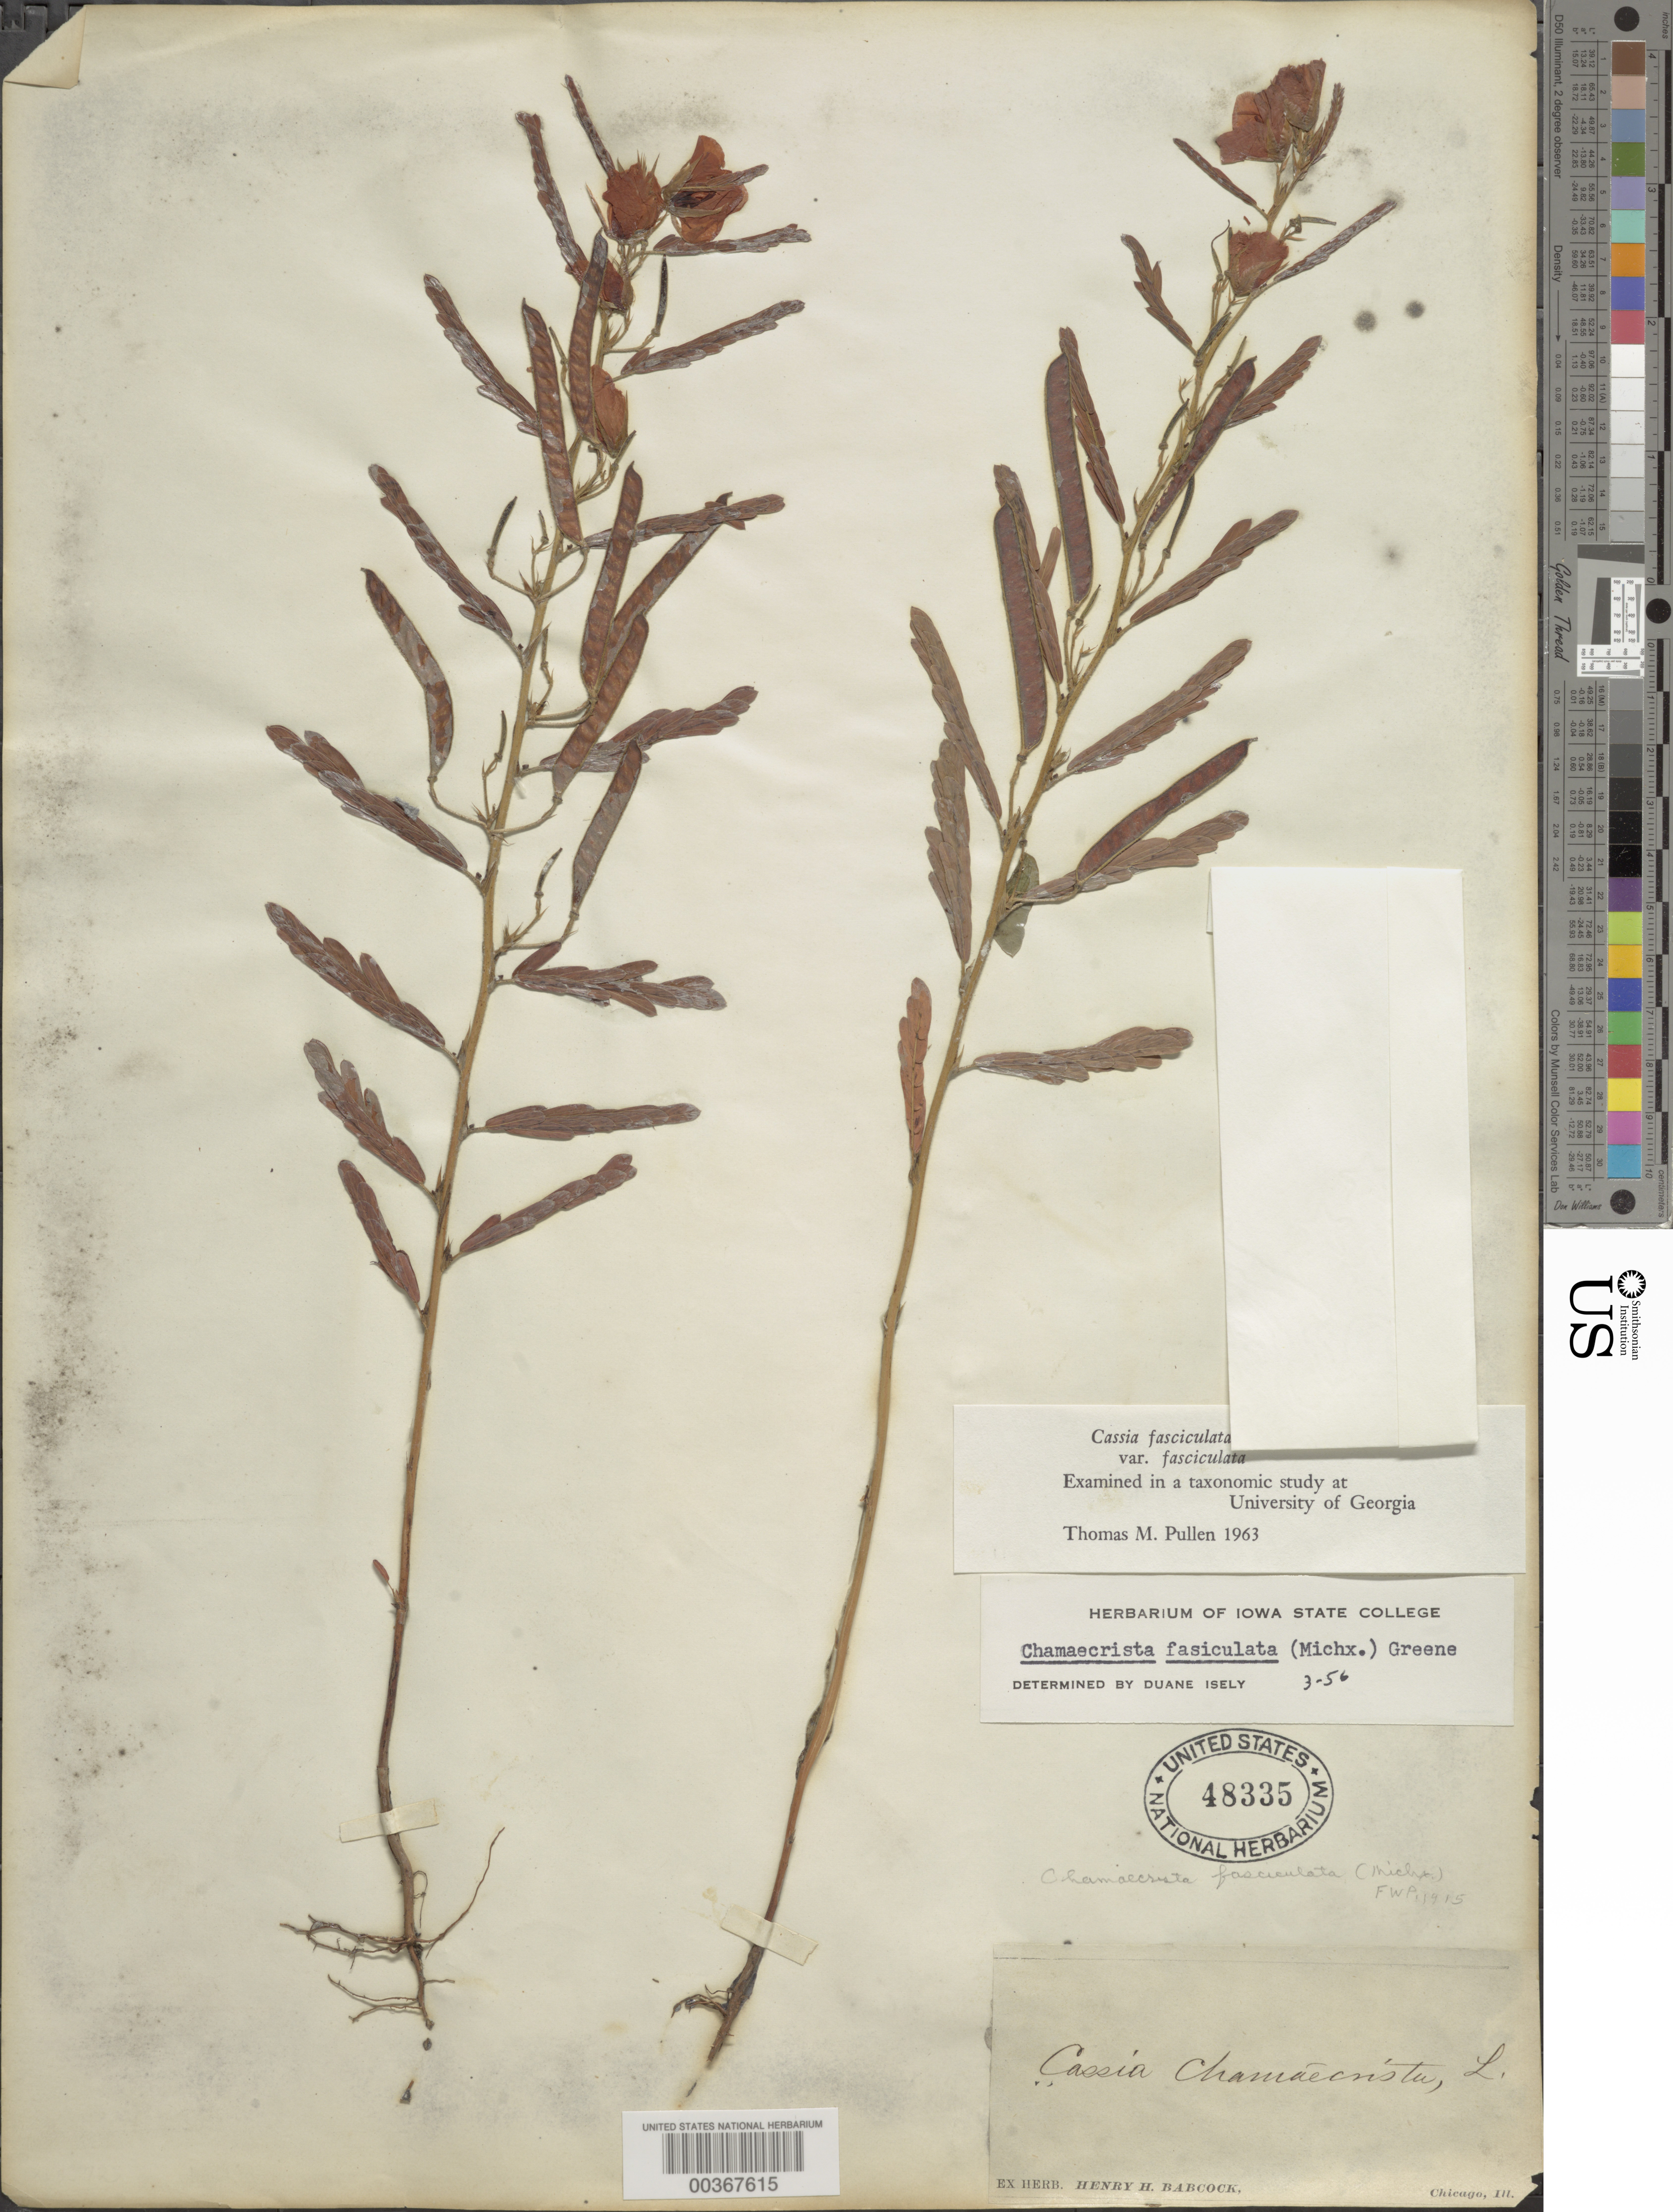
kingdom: Plantae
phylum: Tracheophyta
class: Magnoliopsida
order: Fabales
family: Fabaceae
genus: Chamaecrista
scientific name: Chamaecrista fasciculata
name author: (Michx.) Greene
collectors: H. Babcock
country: United States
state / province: Illinois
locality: Chicago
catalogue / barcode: US 48335